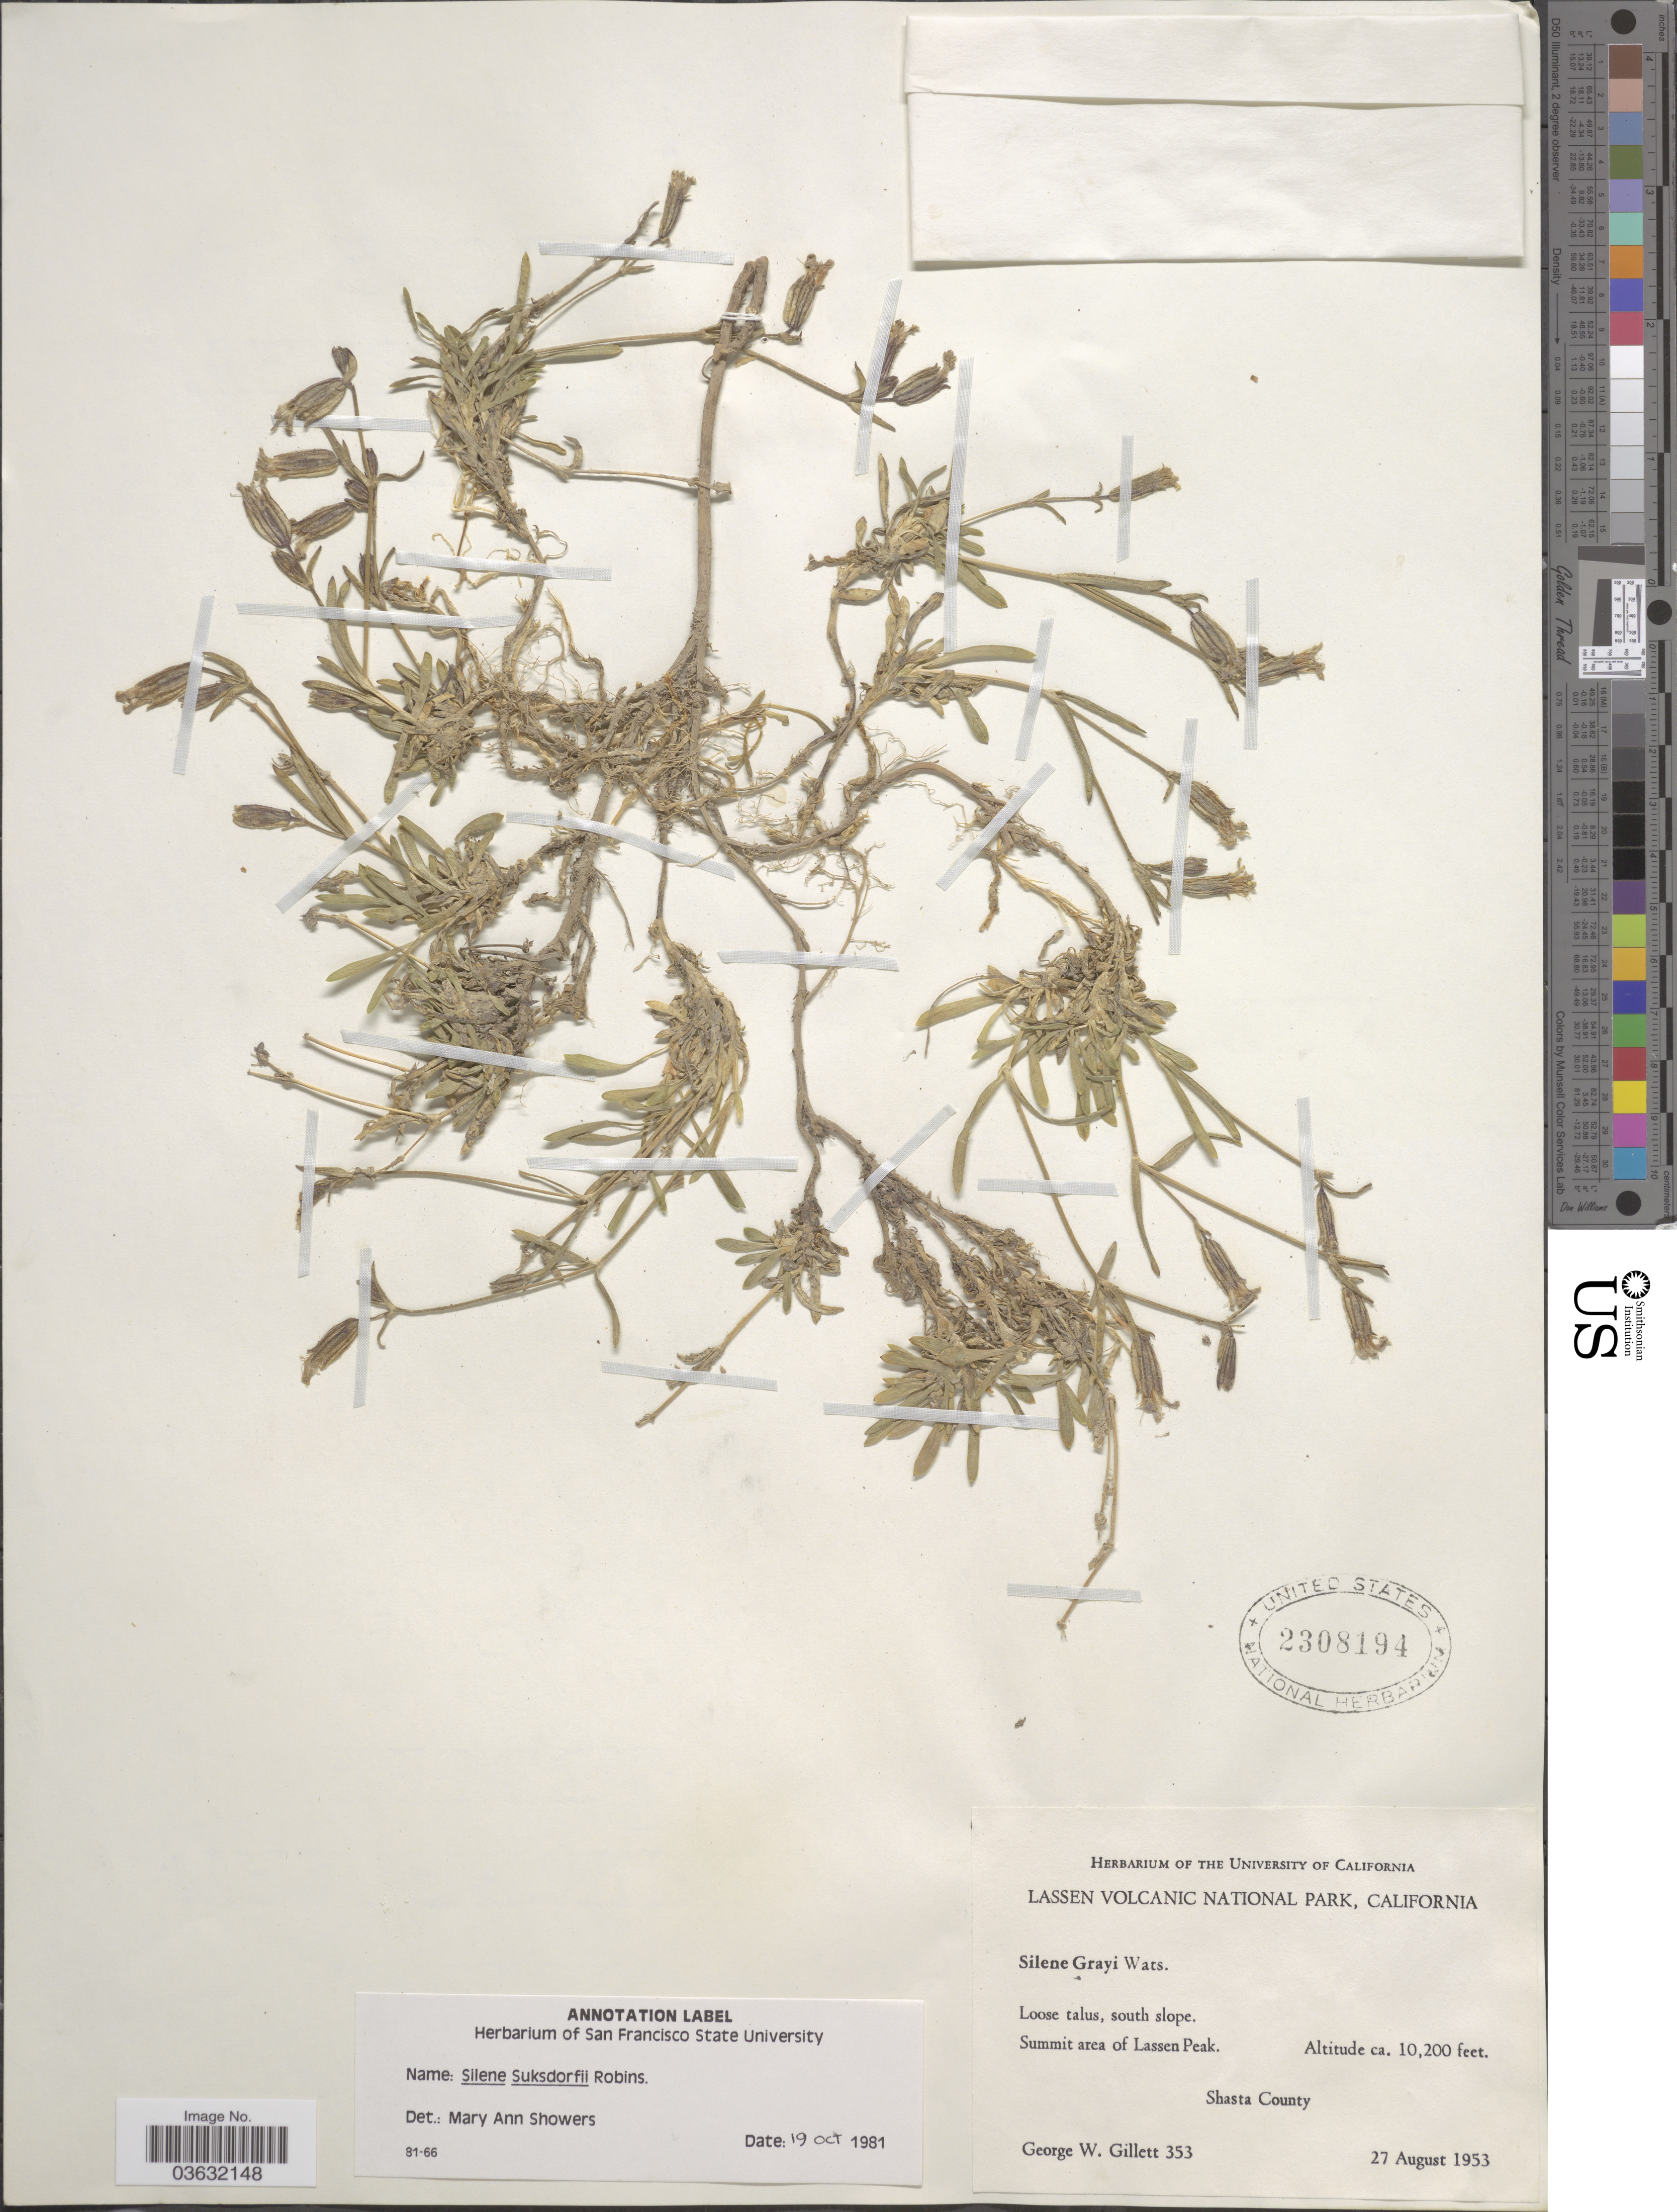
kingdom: Plantae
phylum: Tracheophyta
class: Magnoliopsida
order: Caryophyllales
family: Caryophyllaceae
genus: Silene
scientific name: Silene suksdorfii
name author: B.L. Rob.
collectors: G. Gillett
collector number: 353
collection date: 1953-08-27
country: United States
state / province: California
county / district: Shasta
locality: Lassen Volcanic National Park. Summit area of Lassen Peak. Shasta County.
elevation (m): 3109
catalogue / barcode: US 2308194